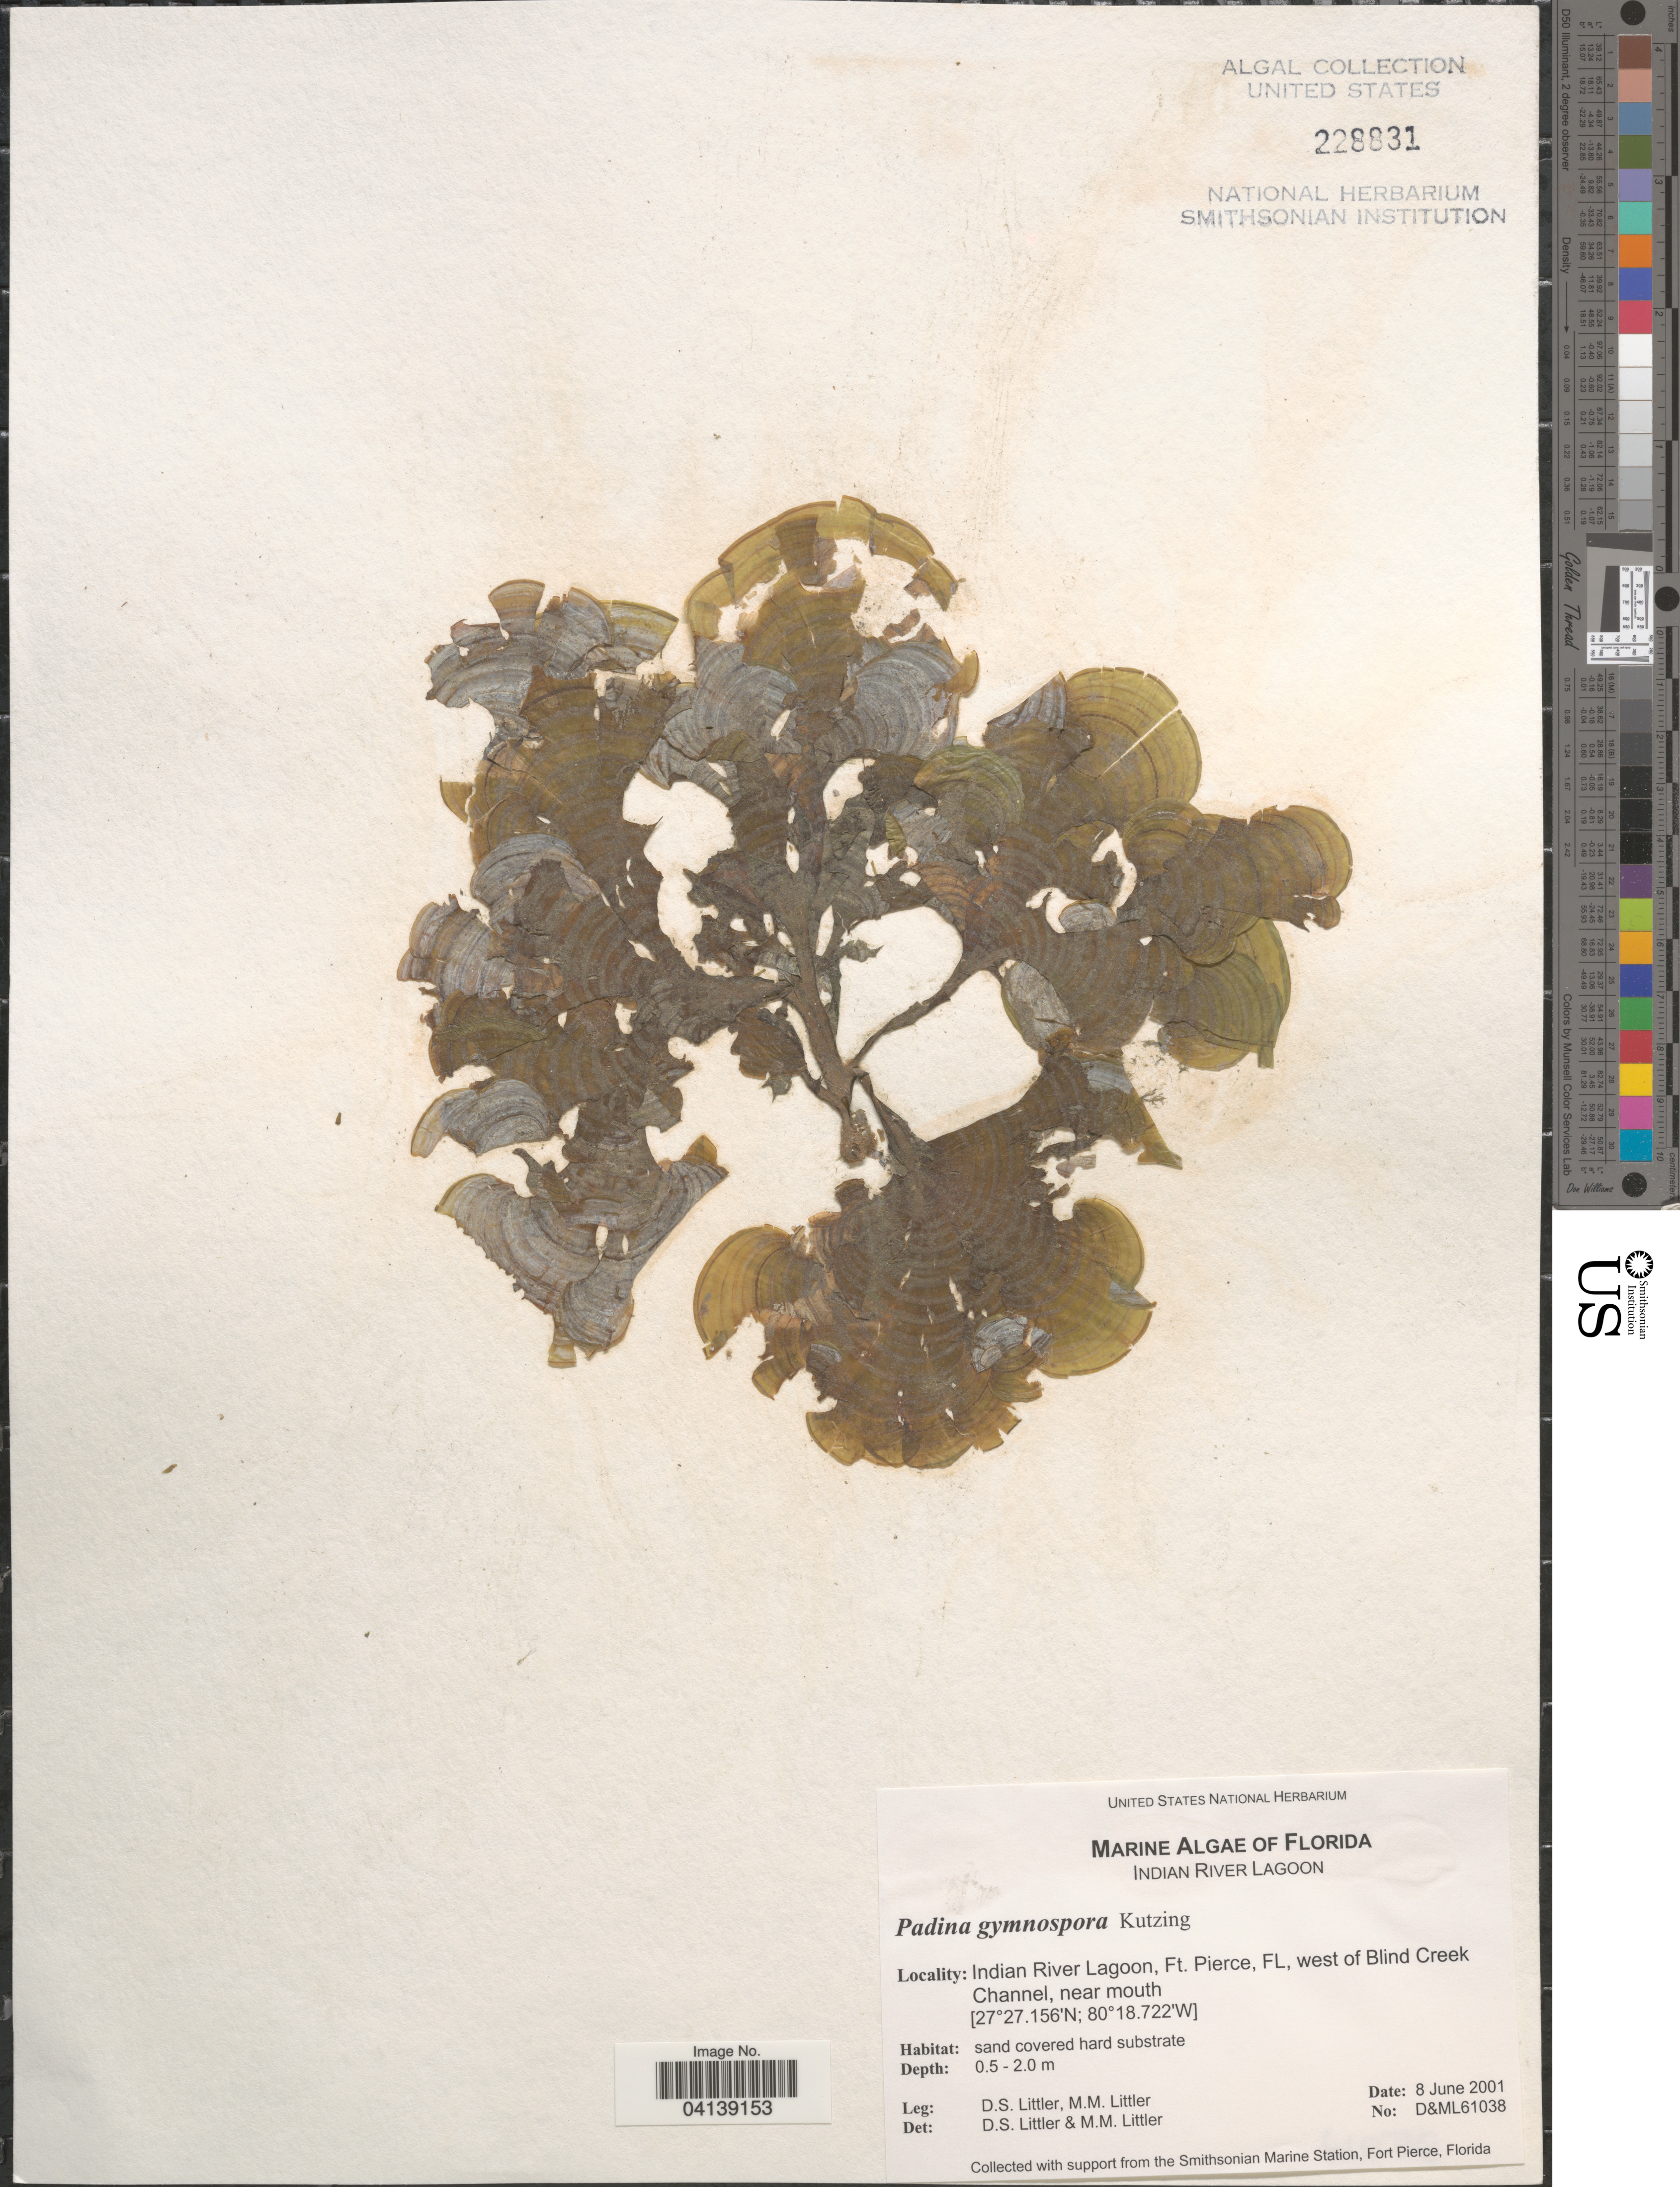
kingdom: Chromista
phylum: Ochrophyta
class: Phaeophyceae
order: Dictyotales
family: Dictyotaceae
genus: Padina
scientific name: Padina gymnospora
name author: (Kütz.) O.G. Sond.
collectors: D. S. Littler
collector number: D&ML61038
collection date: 2001-06-08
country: United States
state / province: Florida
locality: Indian River Lagoon, Ft. Pierce, west of Blind Creek Channel, near mouth.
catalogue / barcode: US 228831